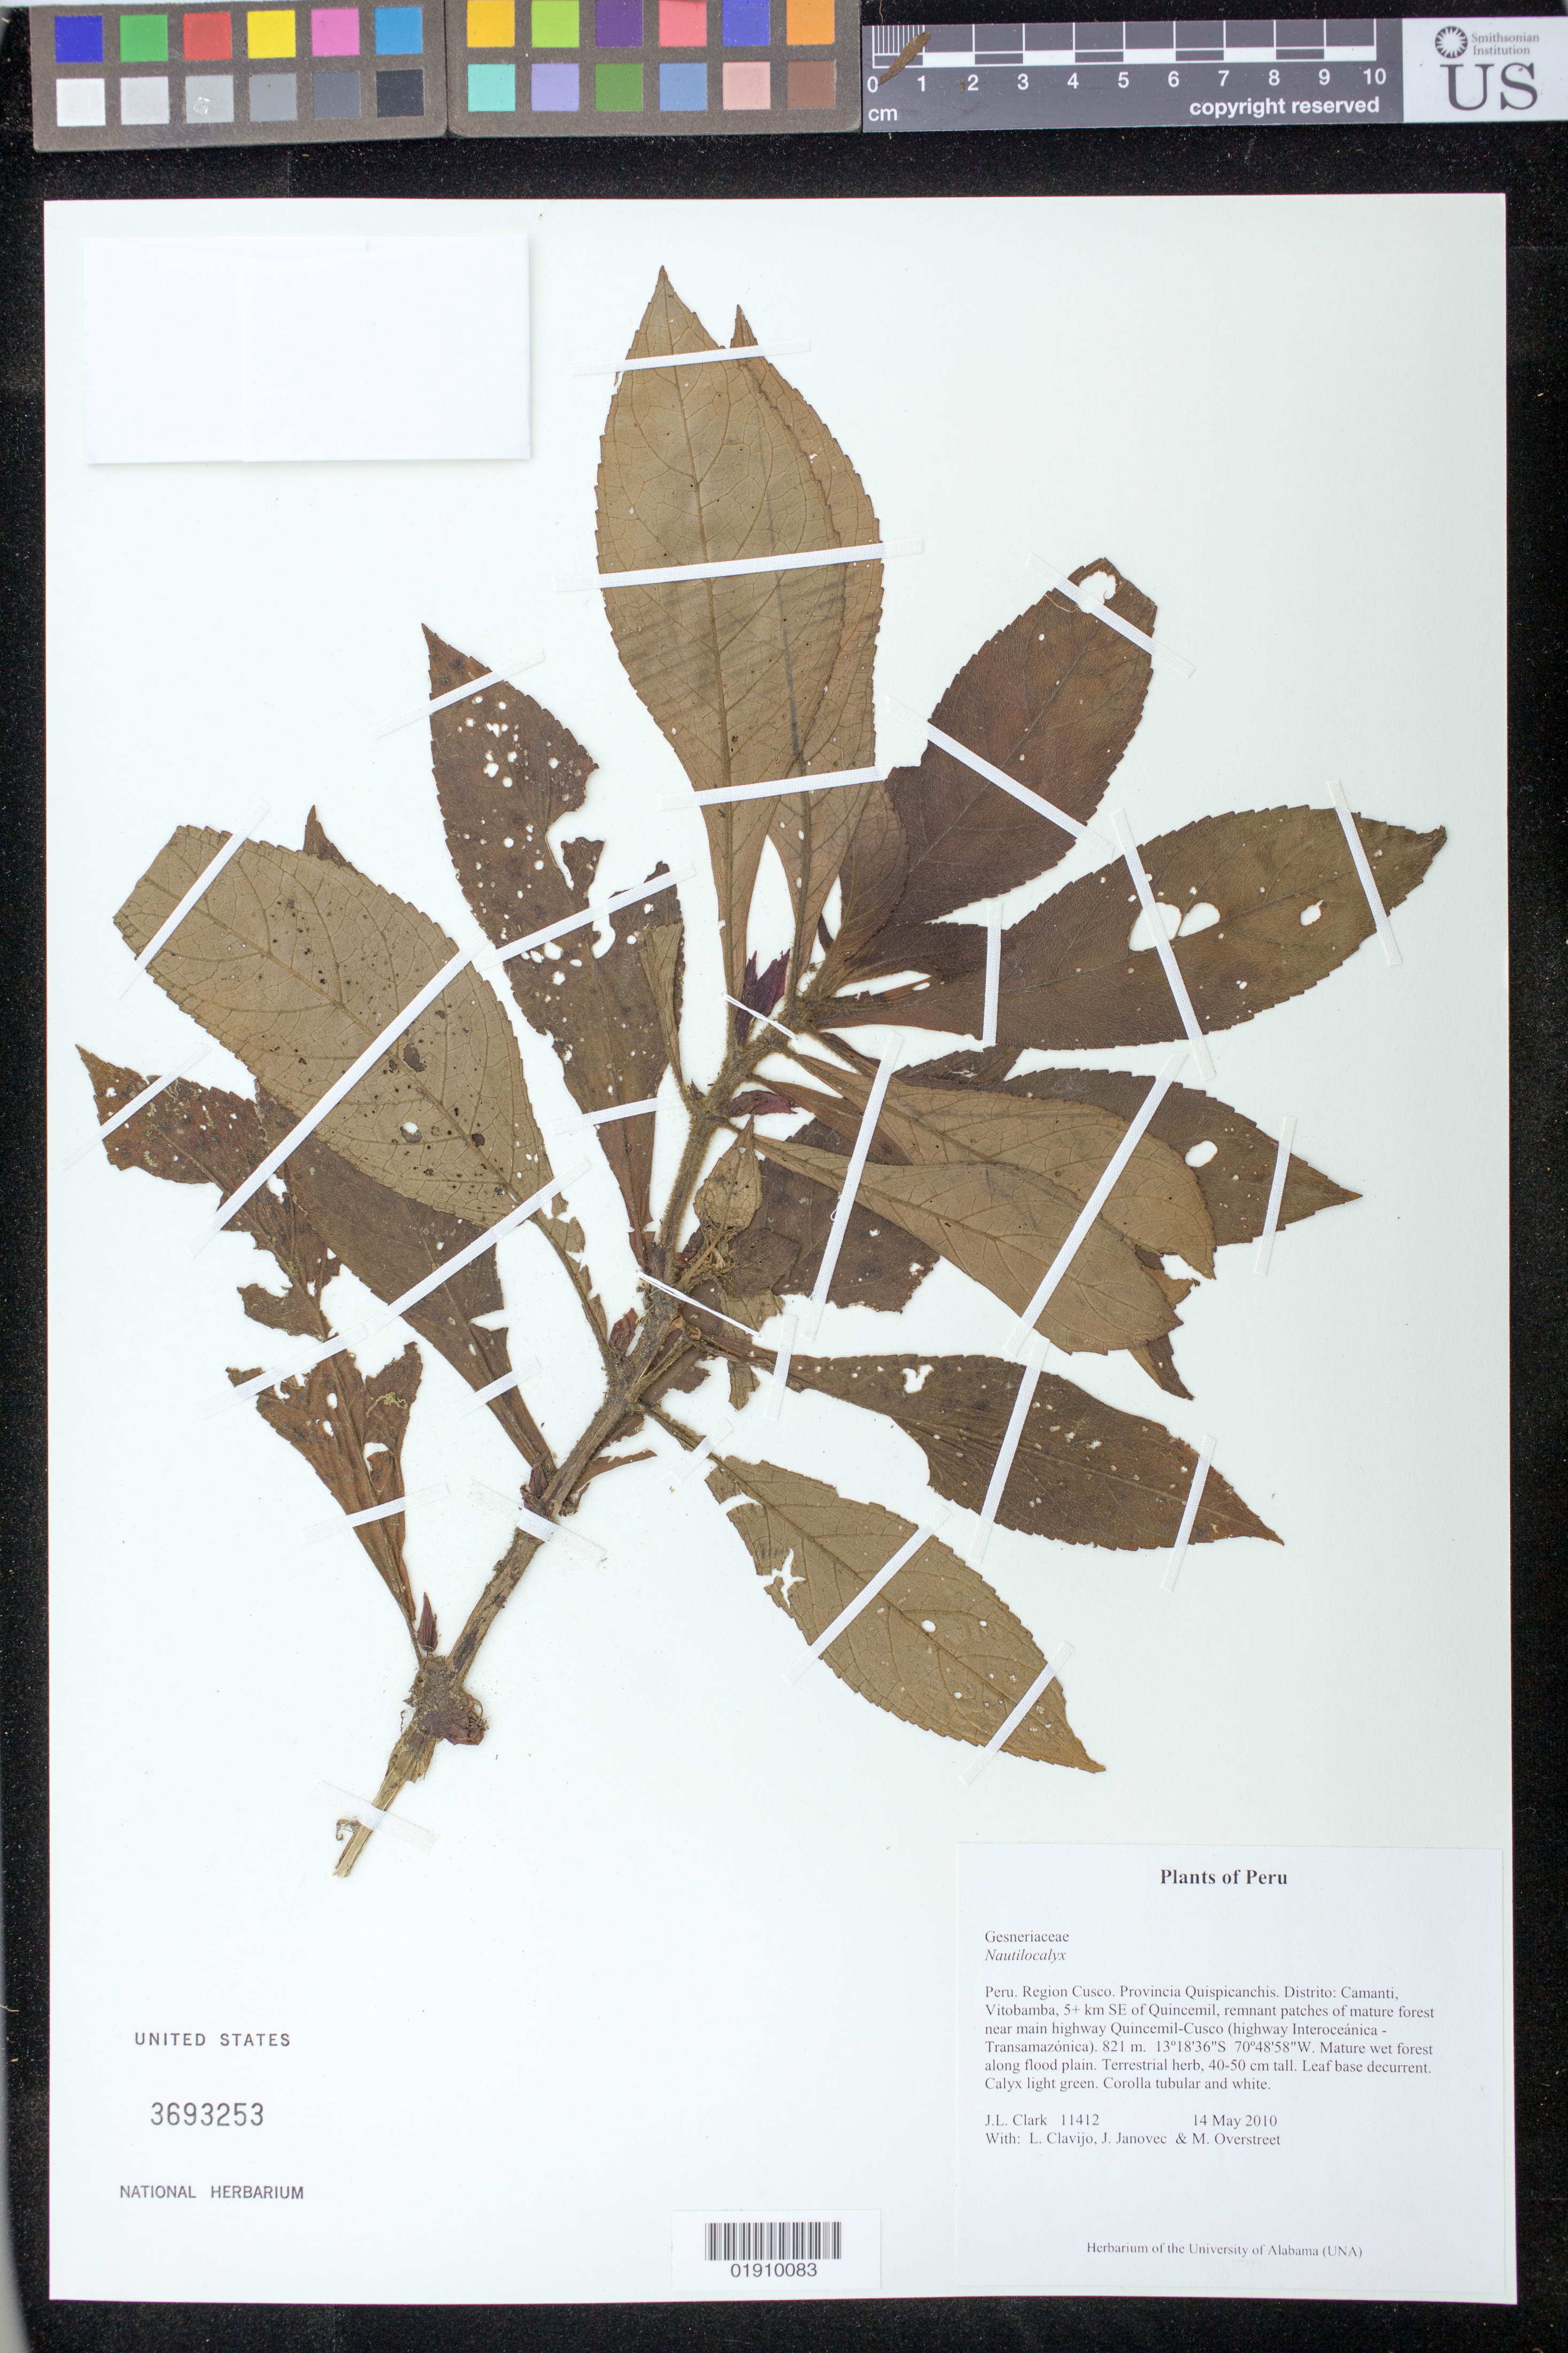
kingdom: Plantae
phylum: Tracheophyta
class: Magnoliopsida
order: Lamiales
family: Gesneriaceae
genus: Nautilocalyx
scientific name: Nautilocalyx sp.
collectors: J. L. Clark, L. Clavijo, J. Janovee & M. Overstreet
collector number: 11412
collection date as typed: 14 May 2010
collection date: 2010-05-14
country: Peru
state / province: Cusco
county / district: Quispicanchis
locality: Peru. Region Cusco. Provincia Quispicanchis. Distrito: Camanti, Vitobamba, 5+km SE of Quincemil, remnant patches of mature forest near main highway Quincemil-Cusco (highway Interoceanica-Transamazonica).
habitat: Mature wet forest along flood plain.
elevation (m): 821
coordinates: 13°18'36"S, 70°45'58"W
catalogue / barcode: US 3693253